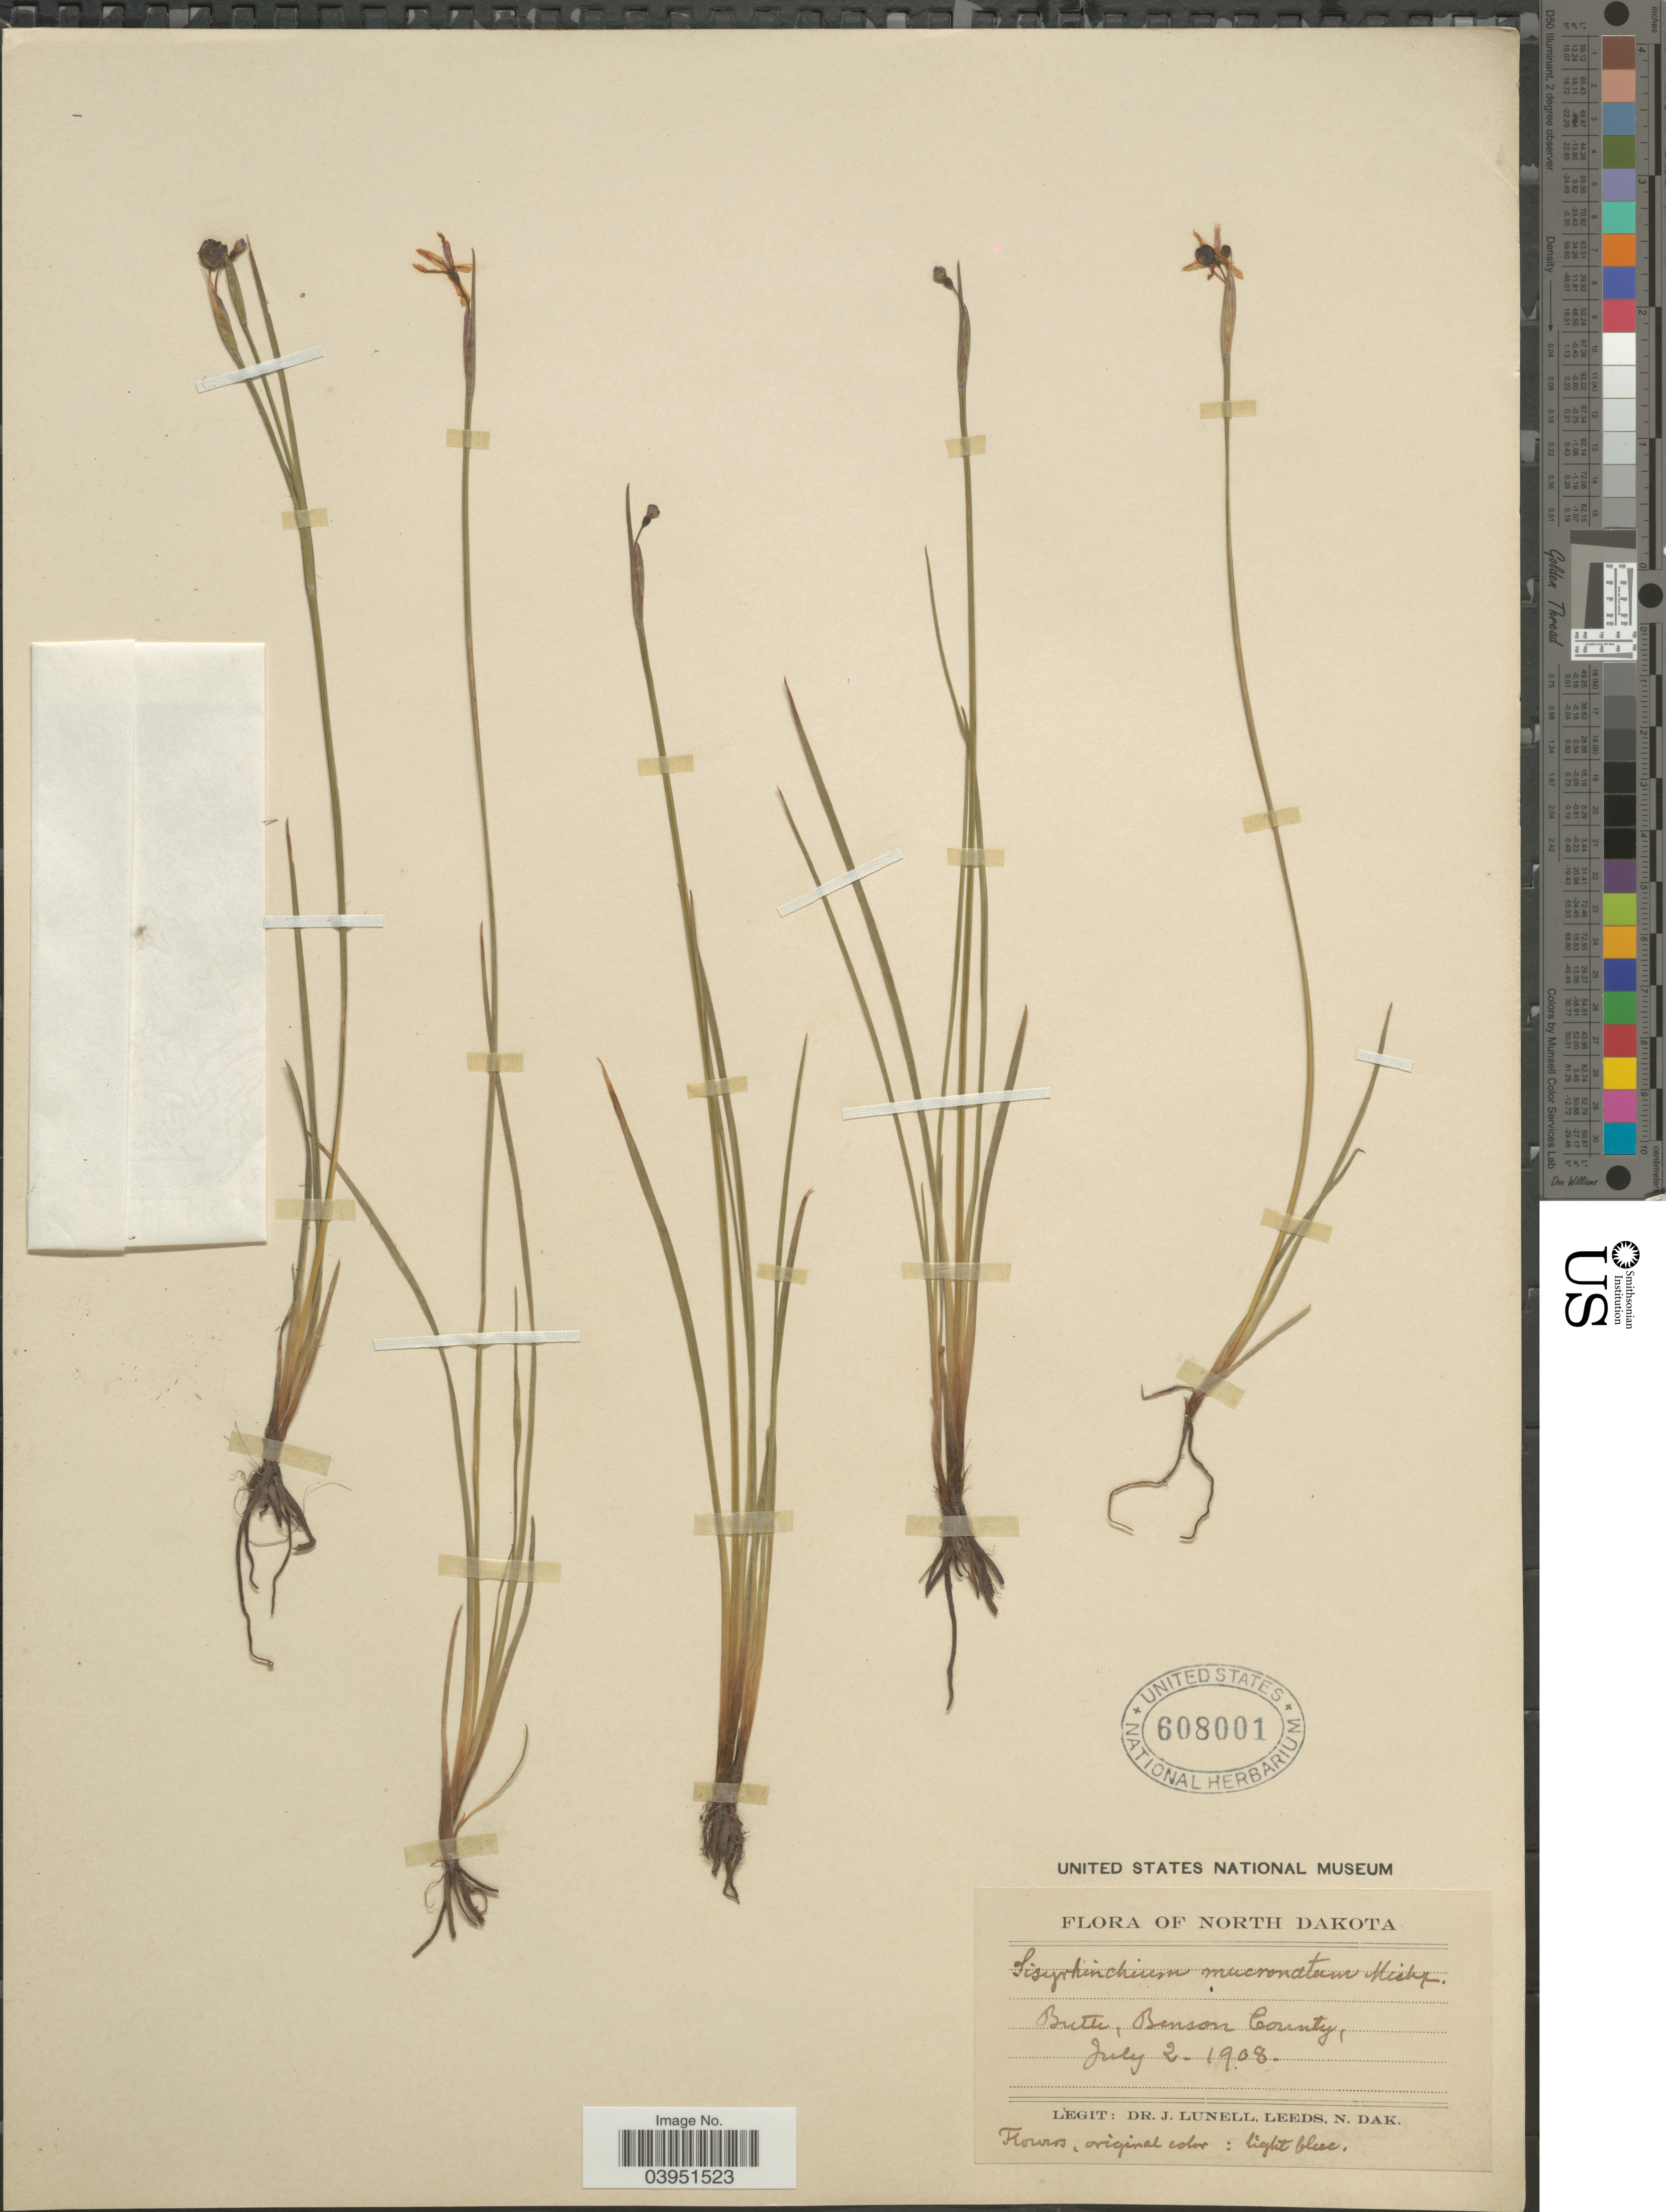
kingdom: Plantae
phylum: Tracheophyta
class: Liliopsida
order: Asparagales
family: Iridaceae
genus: Sisyrinchium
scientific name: Sisyrinchium mucronatum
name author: Michx.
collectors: J. Lundell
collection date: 1908-07-02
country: United States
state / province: North Dakota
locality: Butte, Benson County.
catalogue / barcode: US 608001